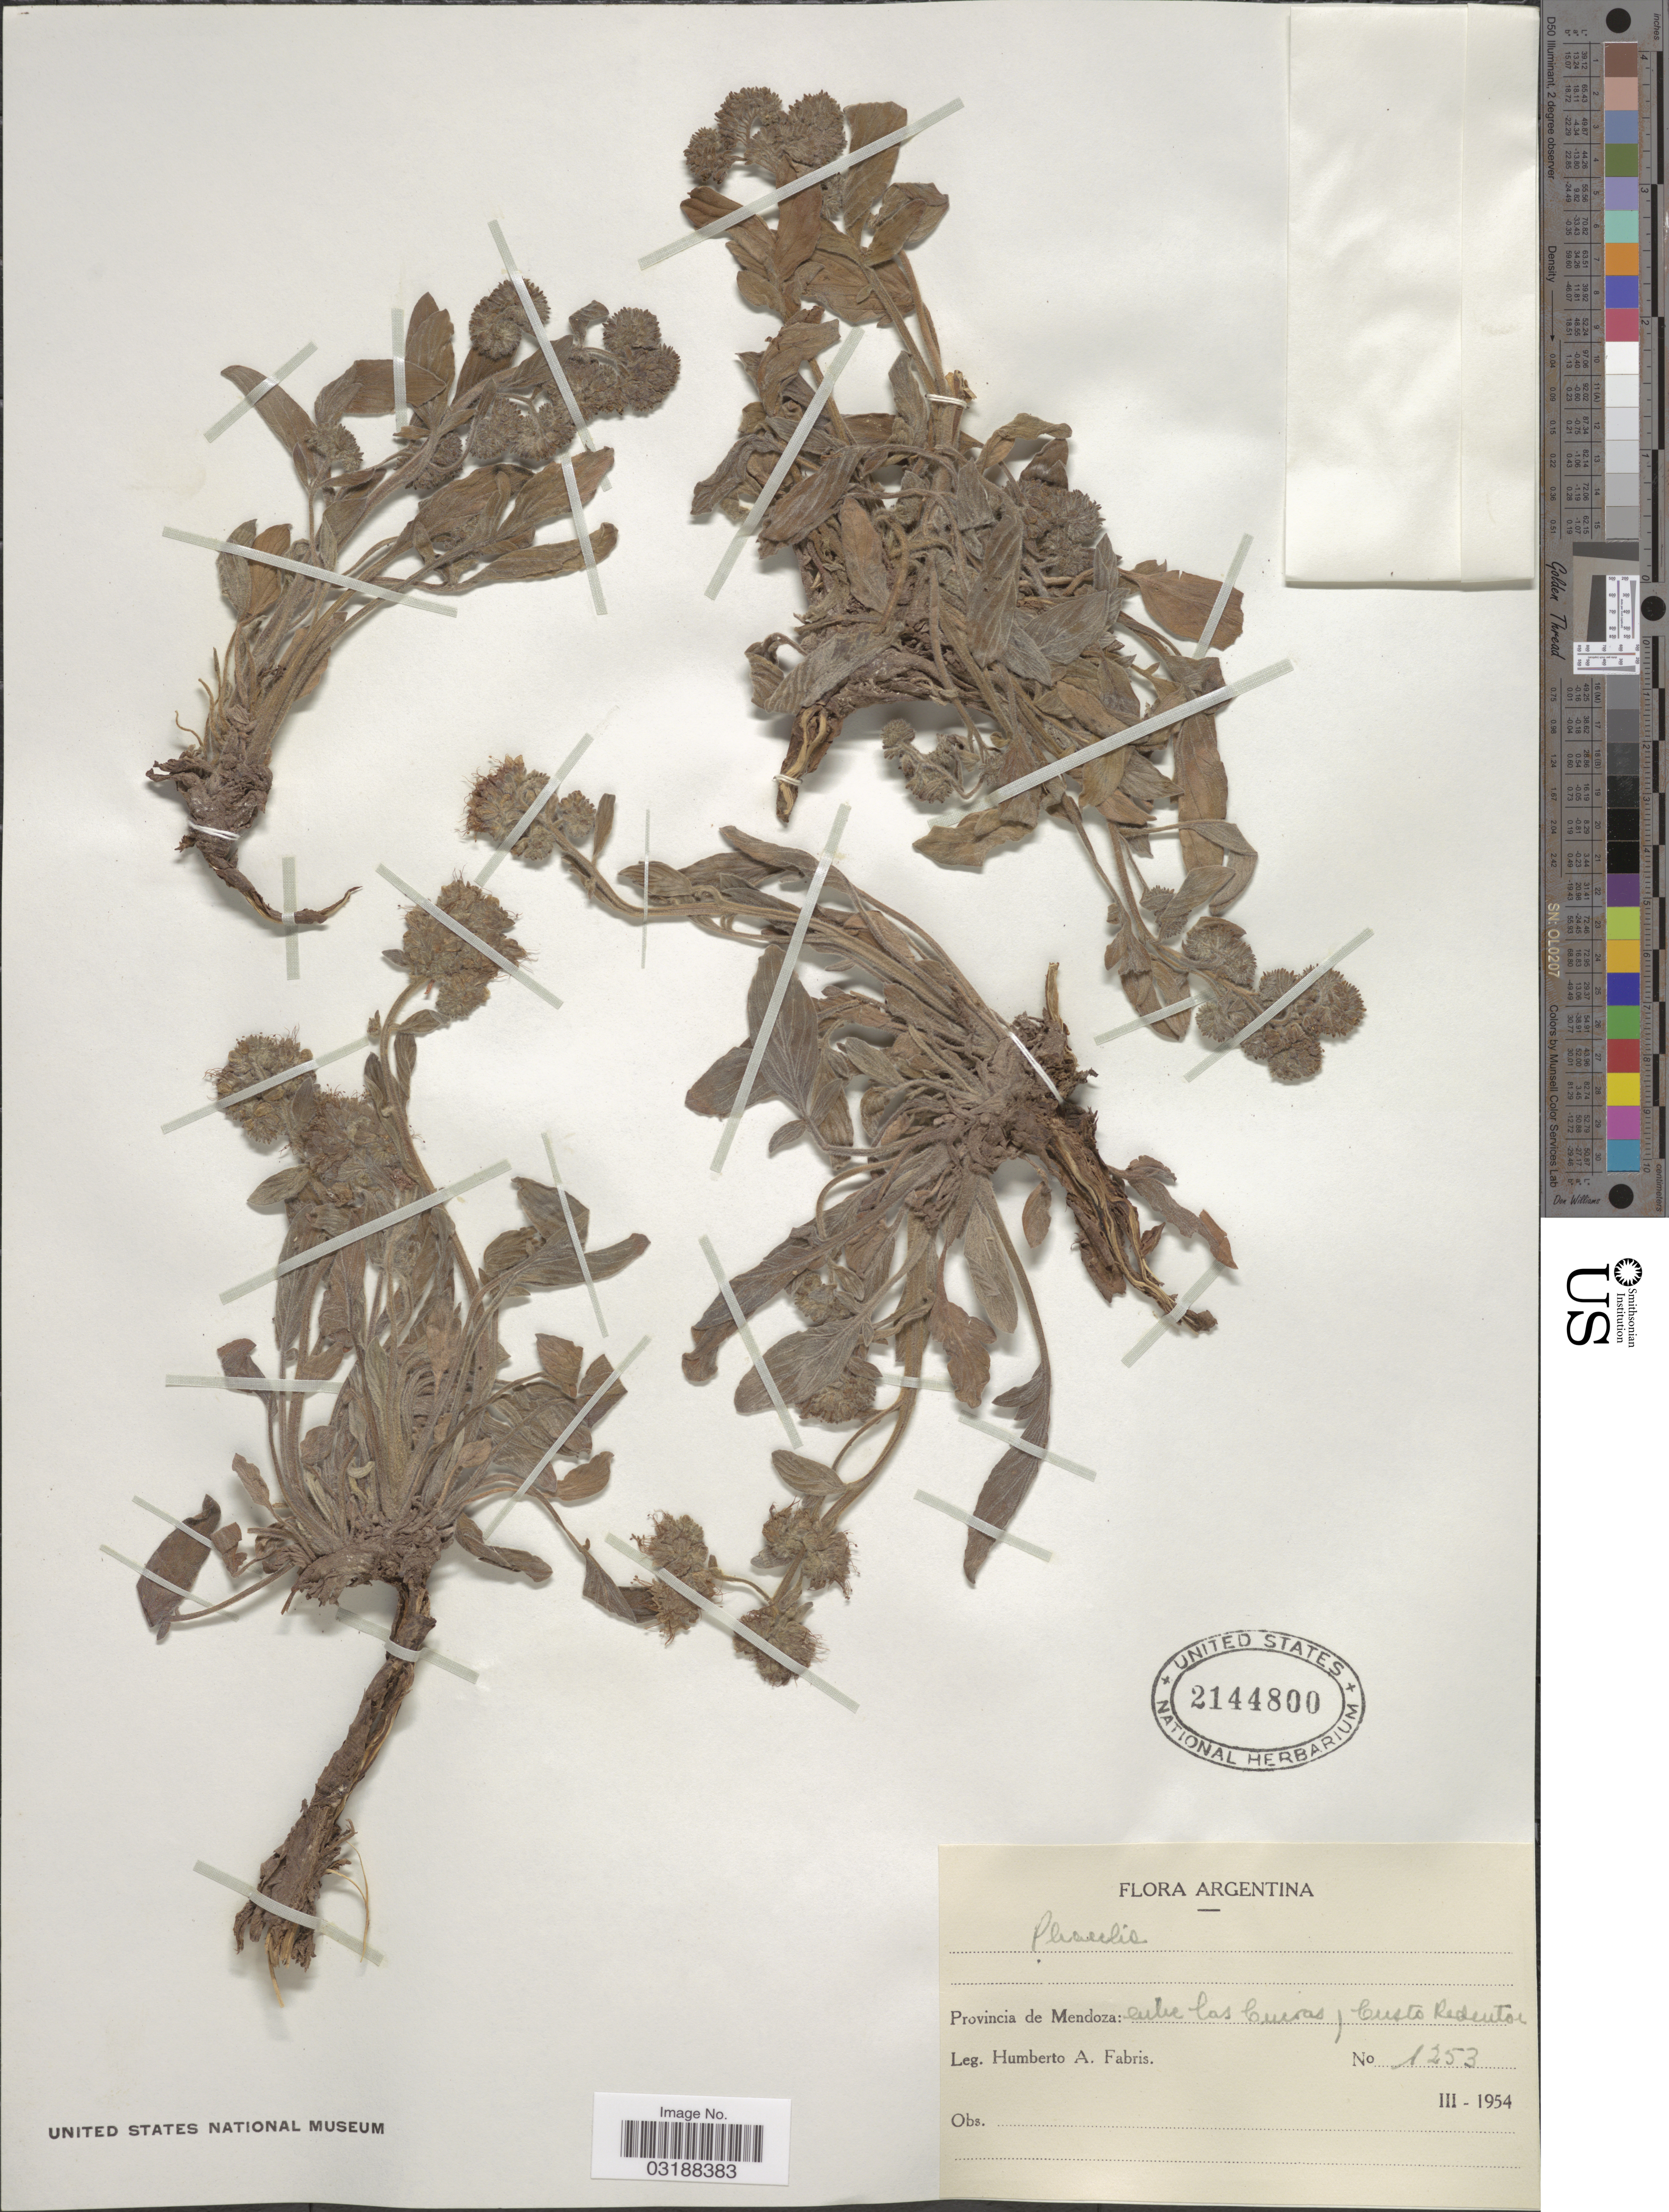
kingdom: Plantae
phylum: Tracheophyta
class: Magnoliopsida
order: Boraginales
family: Hydrophyllaceae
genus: Phacelia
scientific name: Phacelia sp.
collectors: H. A. Fabris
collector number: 1253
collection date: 1954-03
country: Argentina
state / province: Mendoza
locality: Provincia de Mendoza: entre las Cuiras, Cristo Redentor.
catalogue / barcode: US 2144800